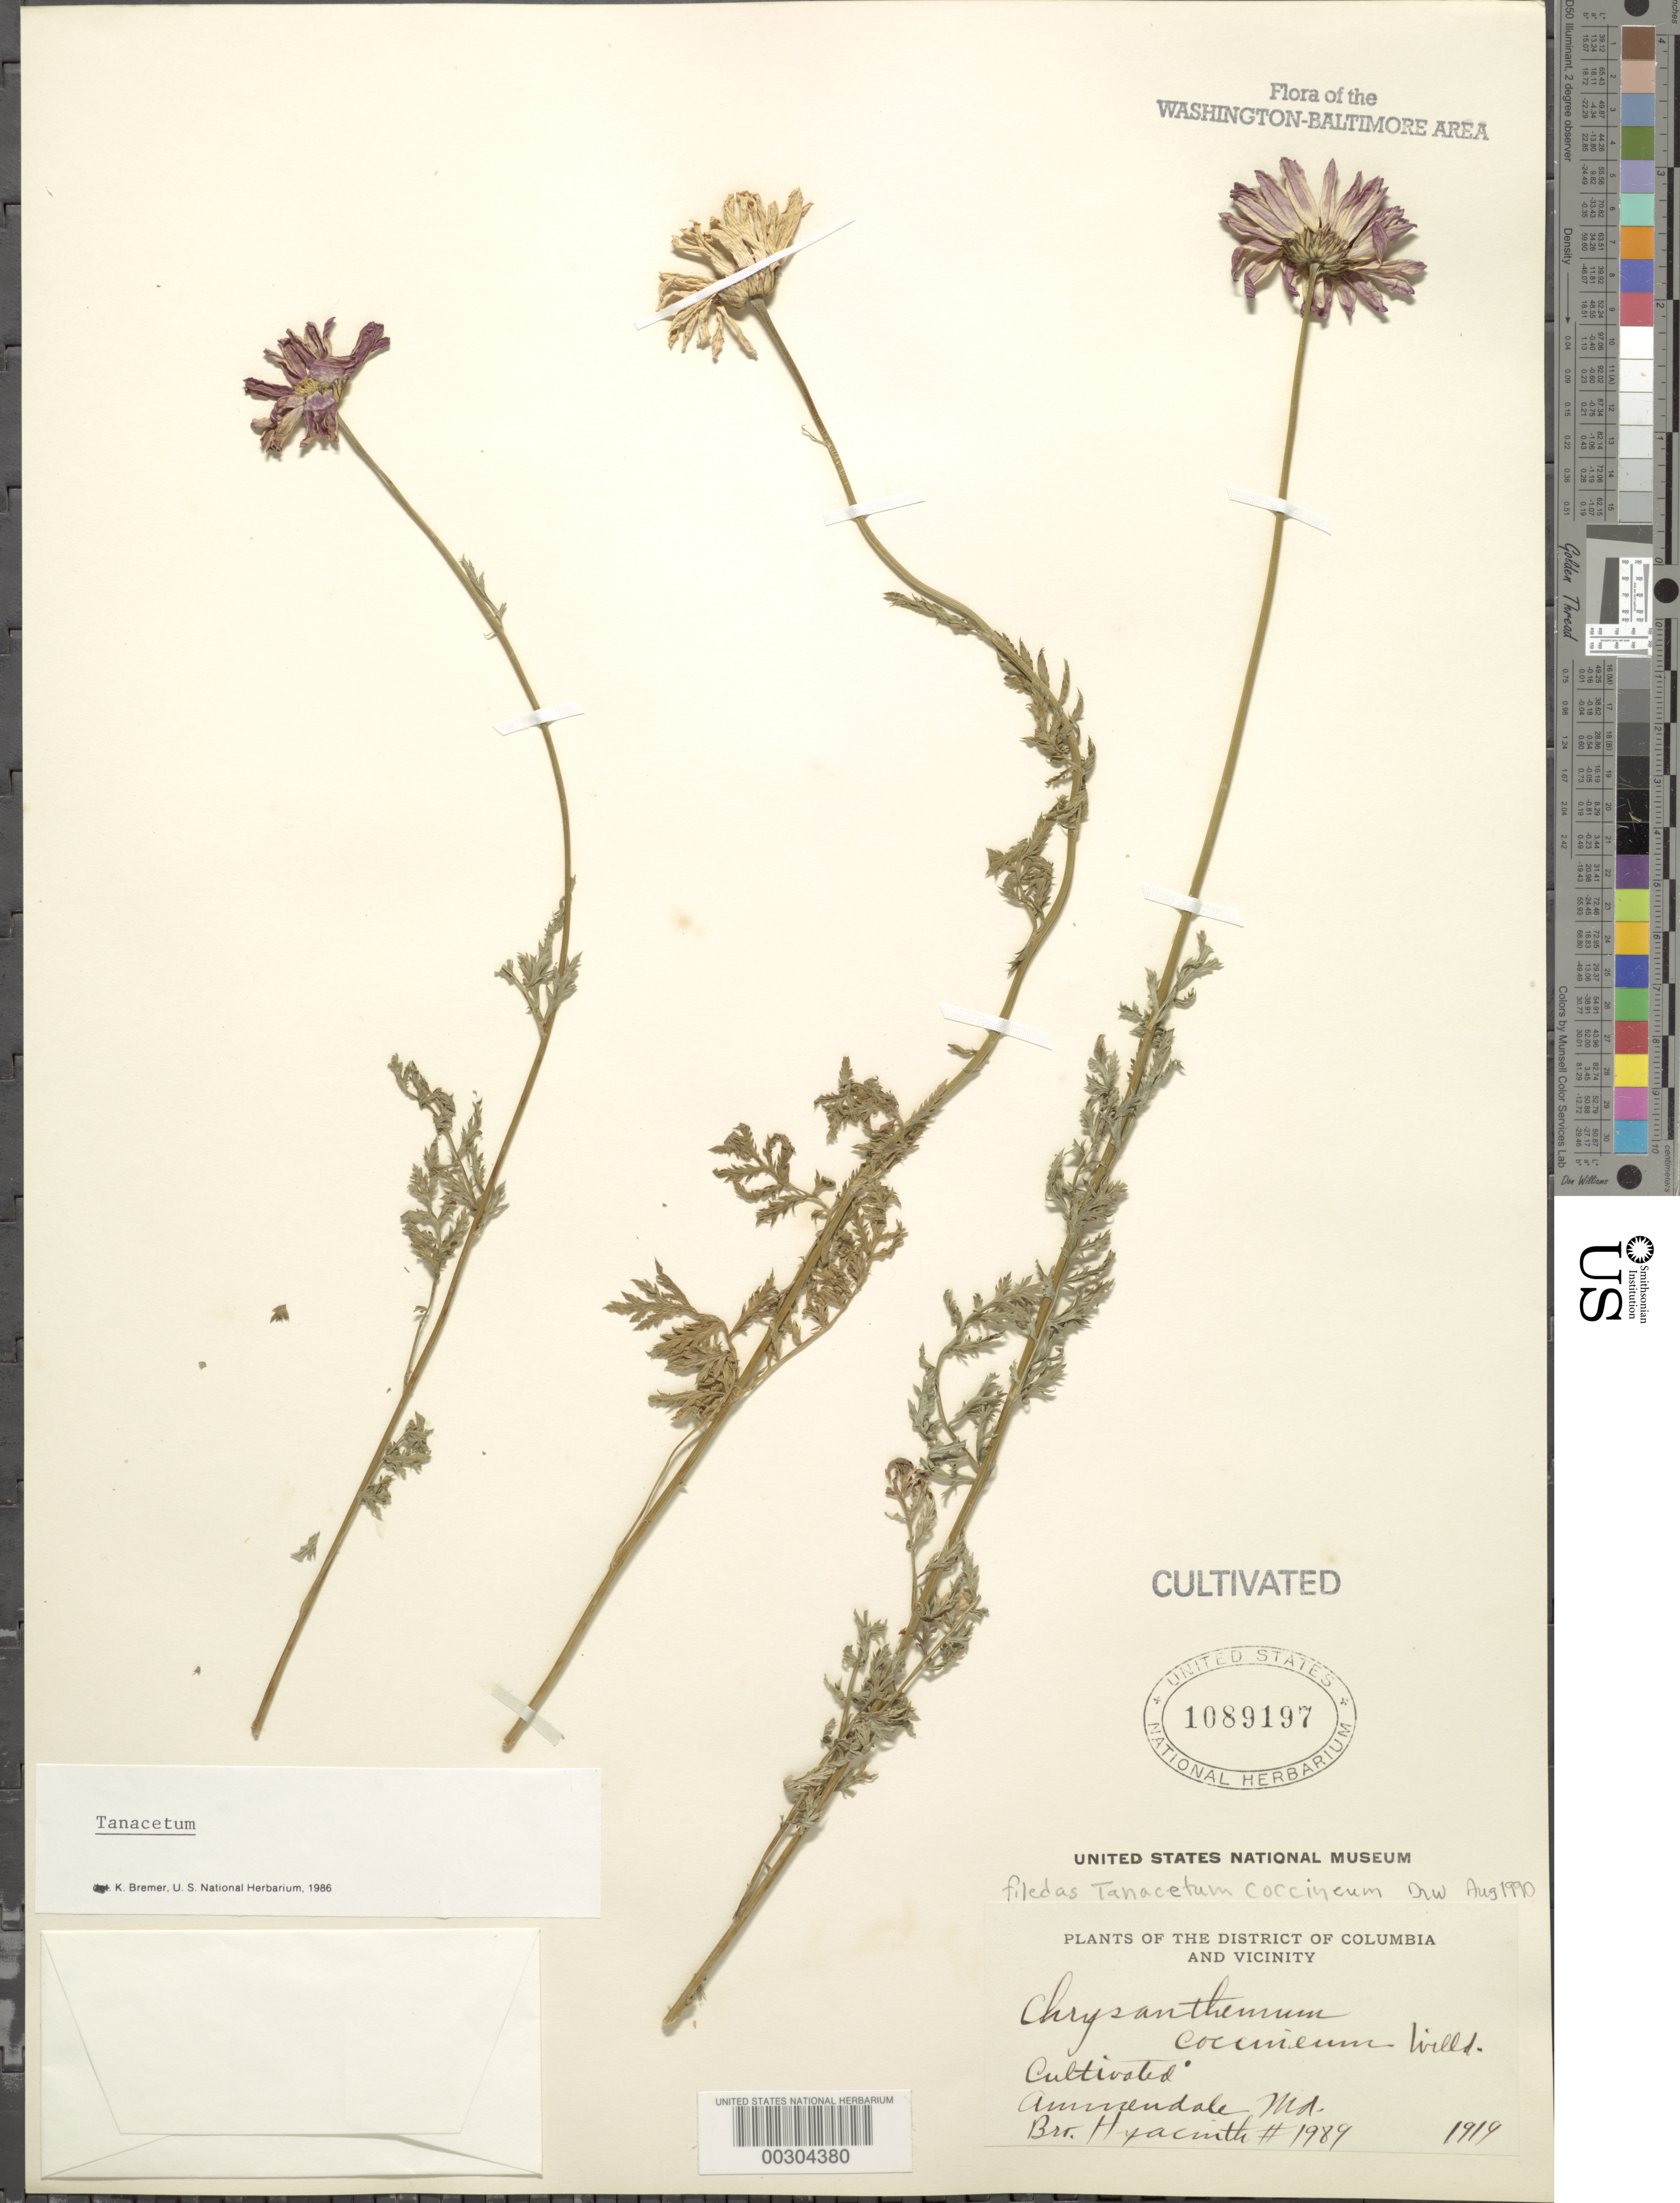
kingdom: Plantae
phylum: Tracheophyta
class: Magnoliopsida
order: Asterales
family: Asteraceae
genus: Tanacetum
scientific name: Tanacetum coccineum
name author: (Willd.) Grierson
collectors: F. Hyacinth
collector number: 1989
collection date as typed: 1919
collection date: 1919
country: United States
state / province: Maryland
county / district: Prince George's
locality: Ammendale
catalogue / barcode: US 1089197